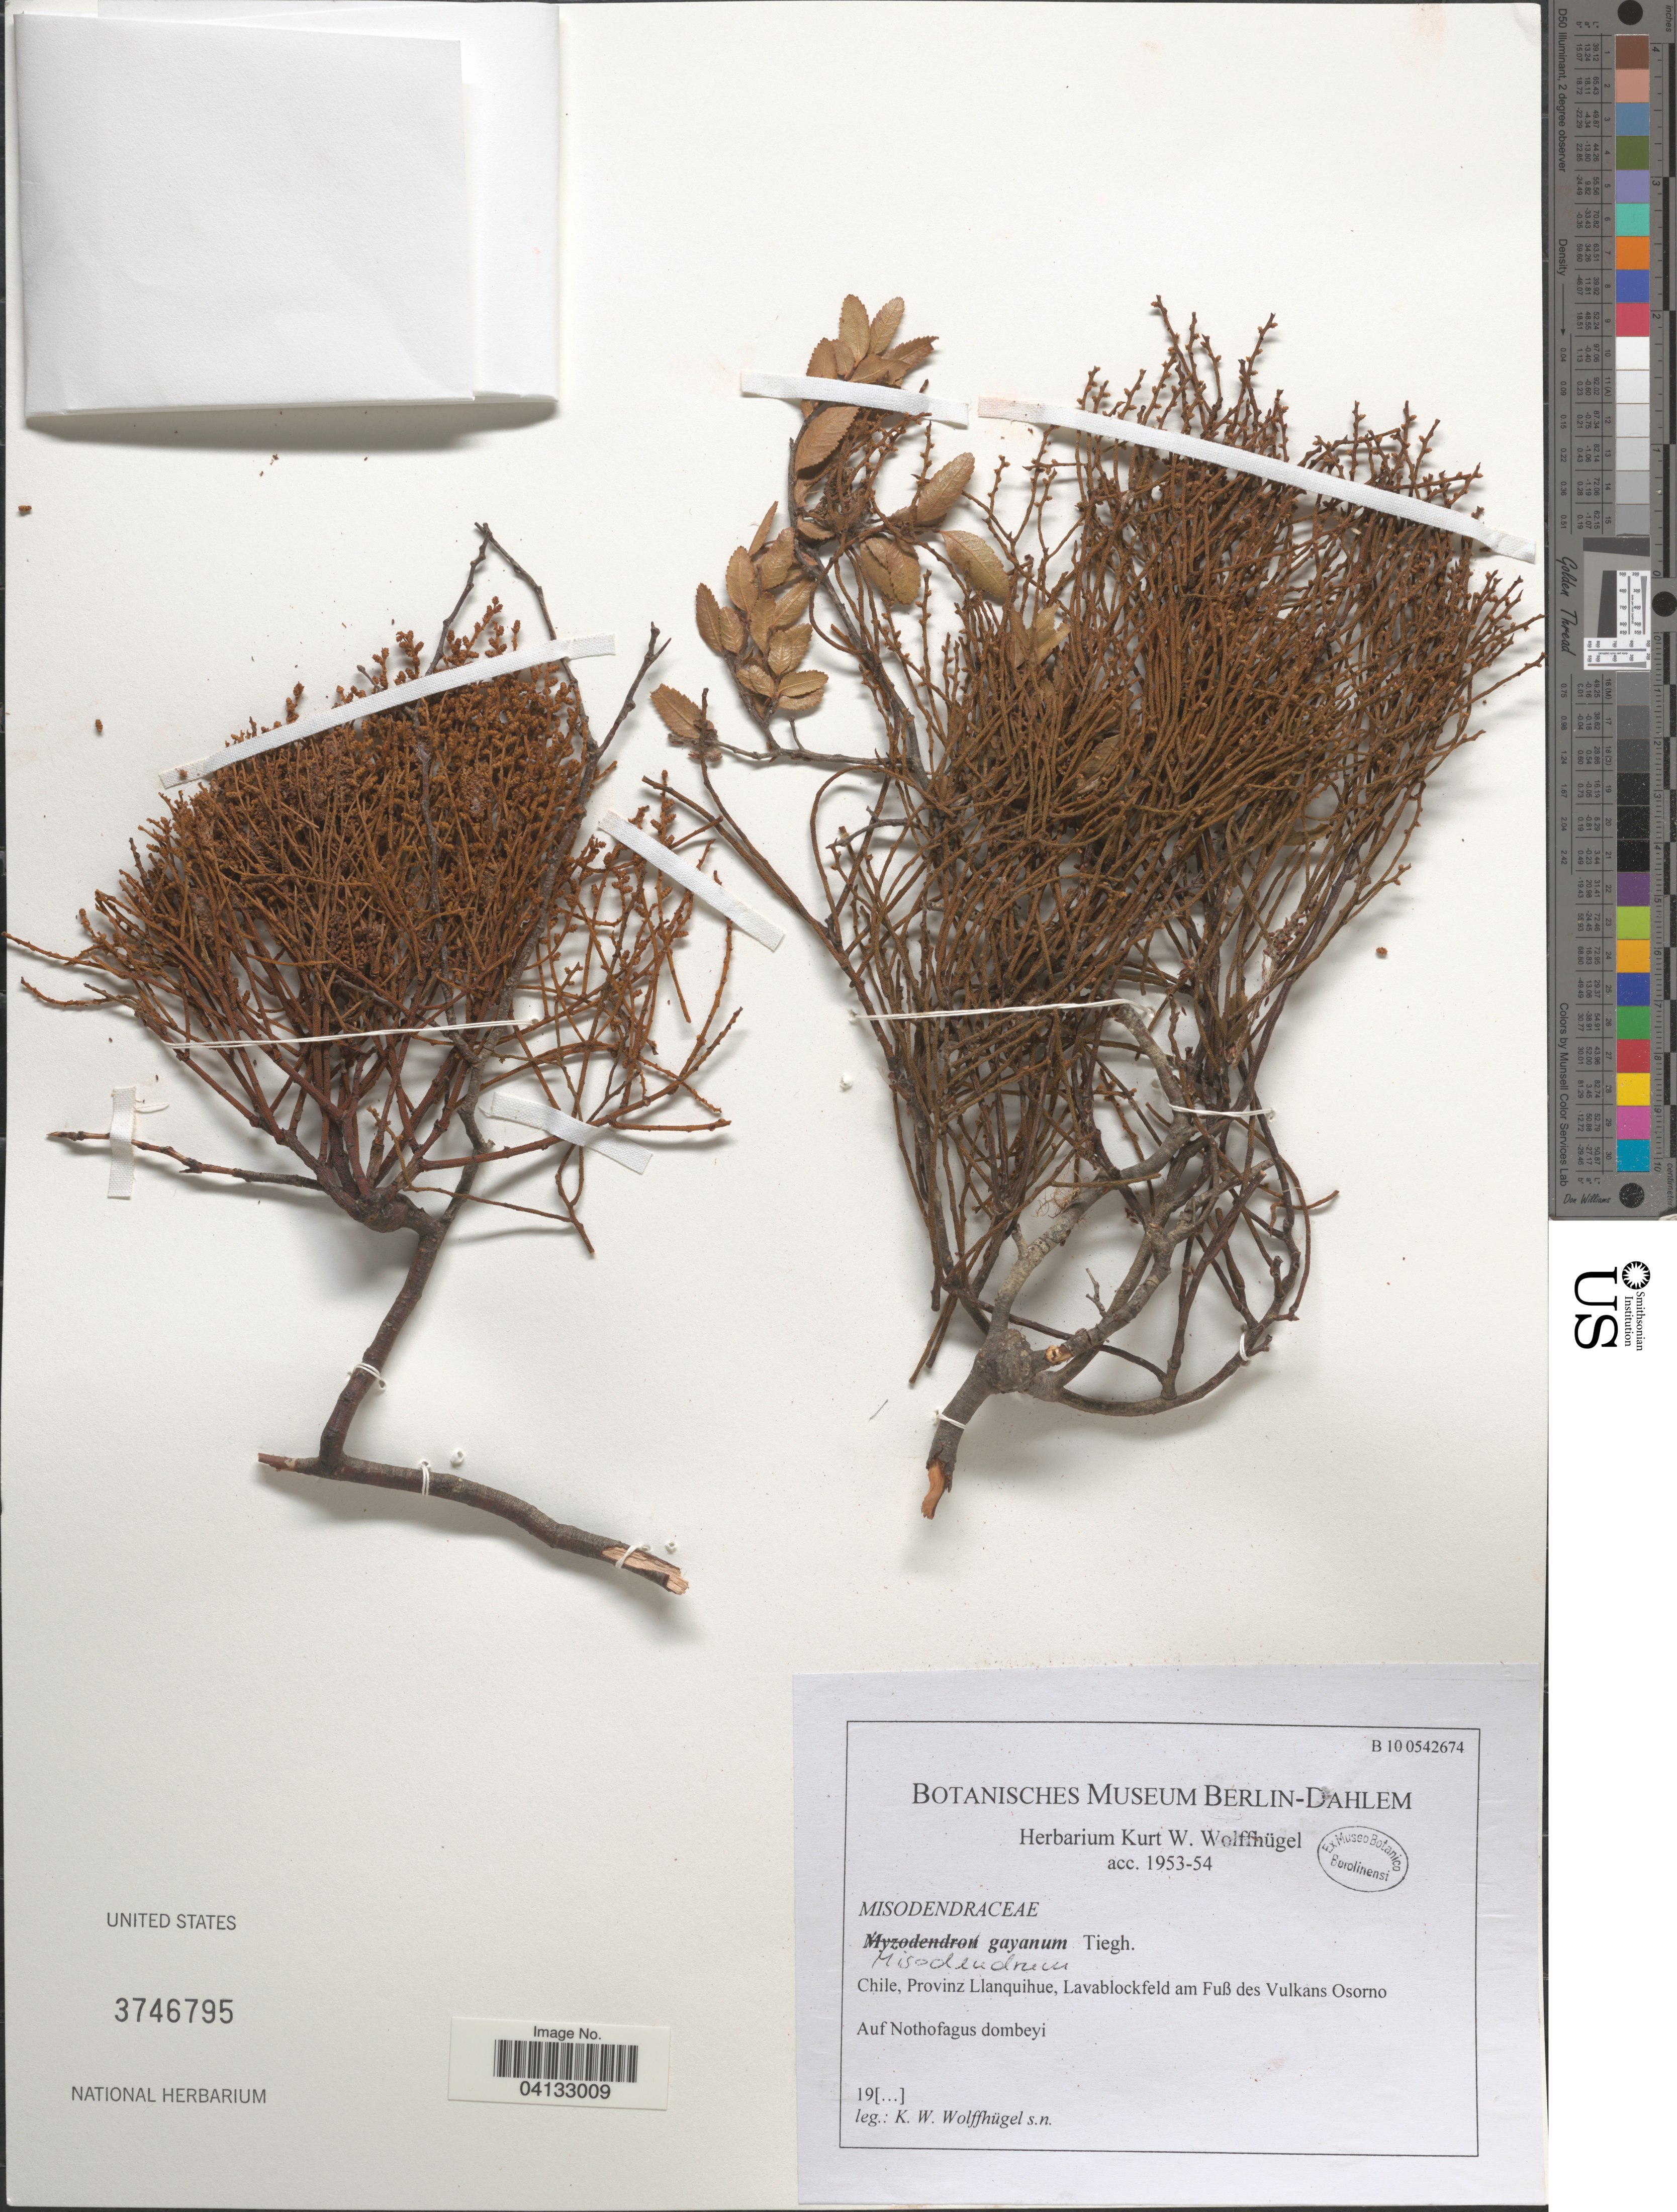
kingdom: Plantae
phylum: Tracheophyta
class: Magnoliopsida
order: Santalales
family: Misodendraceae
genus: Misodendrum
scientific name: Misodendrum gayanum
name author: Tiegh.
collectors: K. Wolffhugel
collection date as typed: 19[...]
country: Chile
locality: Provinz Llanquihue, Lavablockfeld am Fuß des Vulkans Osorno.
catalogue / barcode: US 3746795